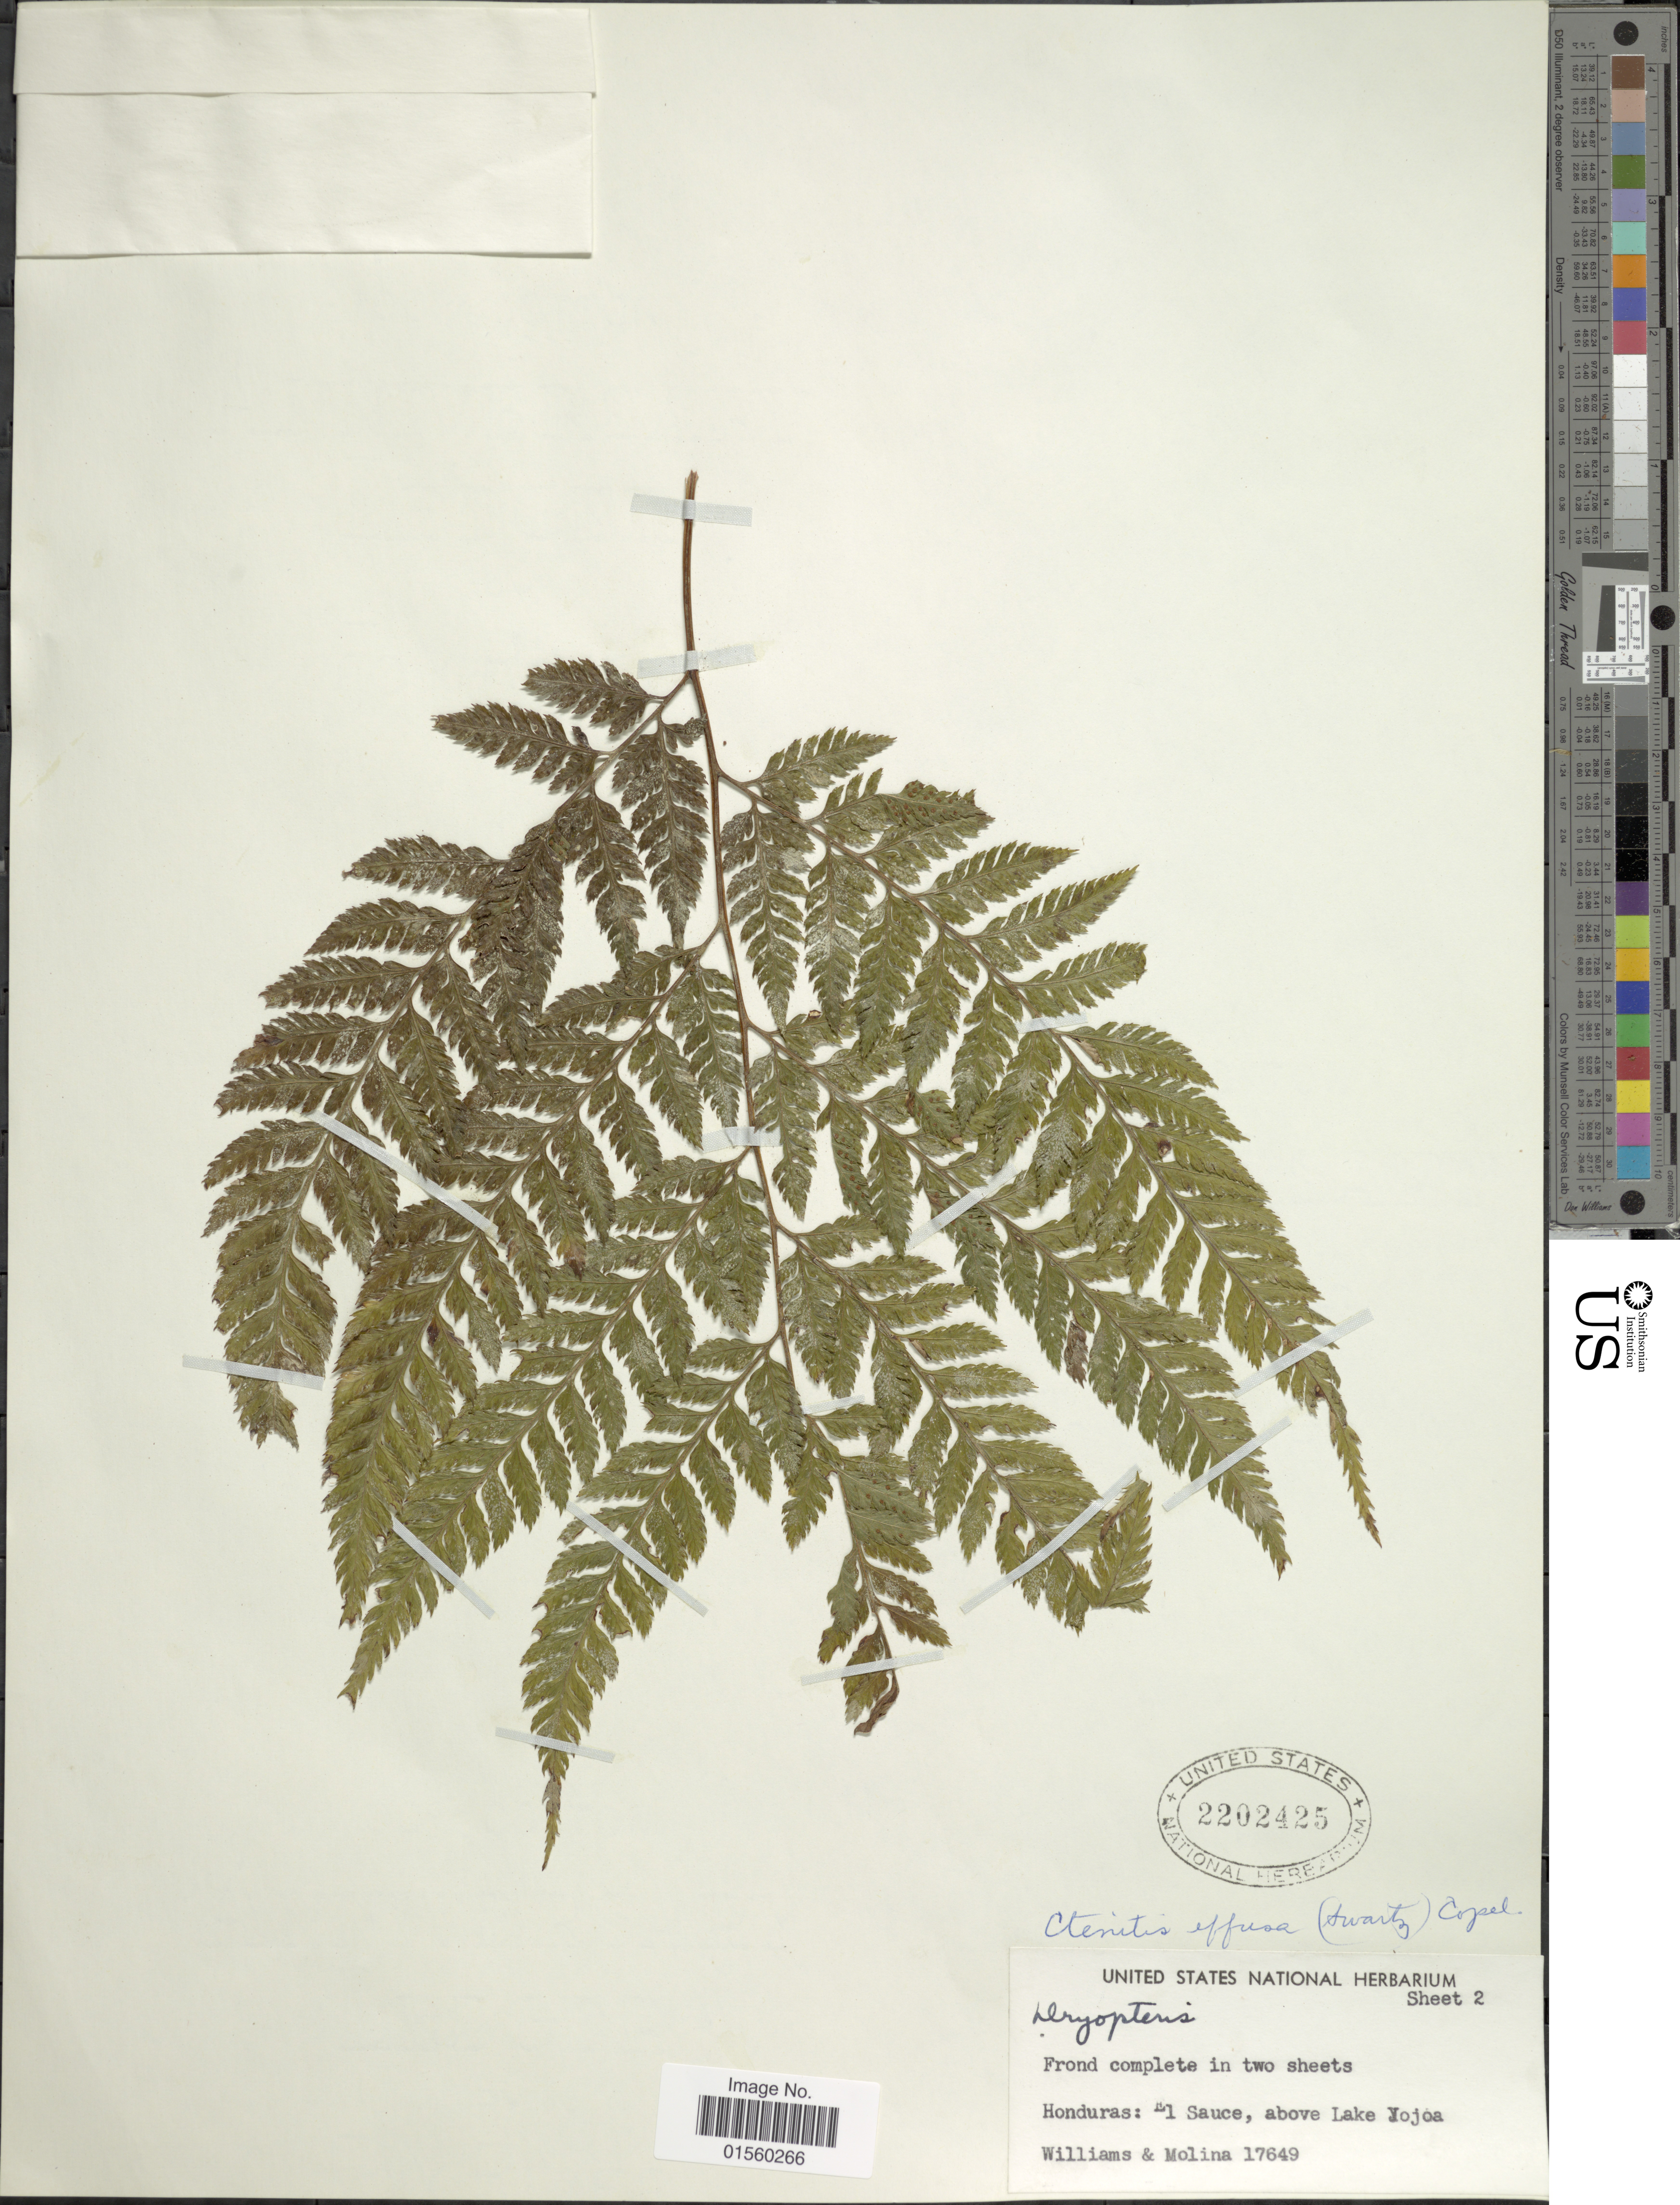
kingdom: Plantae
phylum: Tracheophyta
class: Polypodiopsida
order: Polypodiales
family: Dryopteridaceae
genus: Parapolystichum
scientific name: Parapolystichum effusum var. effusum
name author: (Sw.) Ching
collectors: -- Williams & -- Molina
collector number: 17649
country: Honduras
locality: El Sauce, above Lake Yojoa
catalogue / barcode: US 2202425